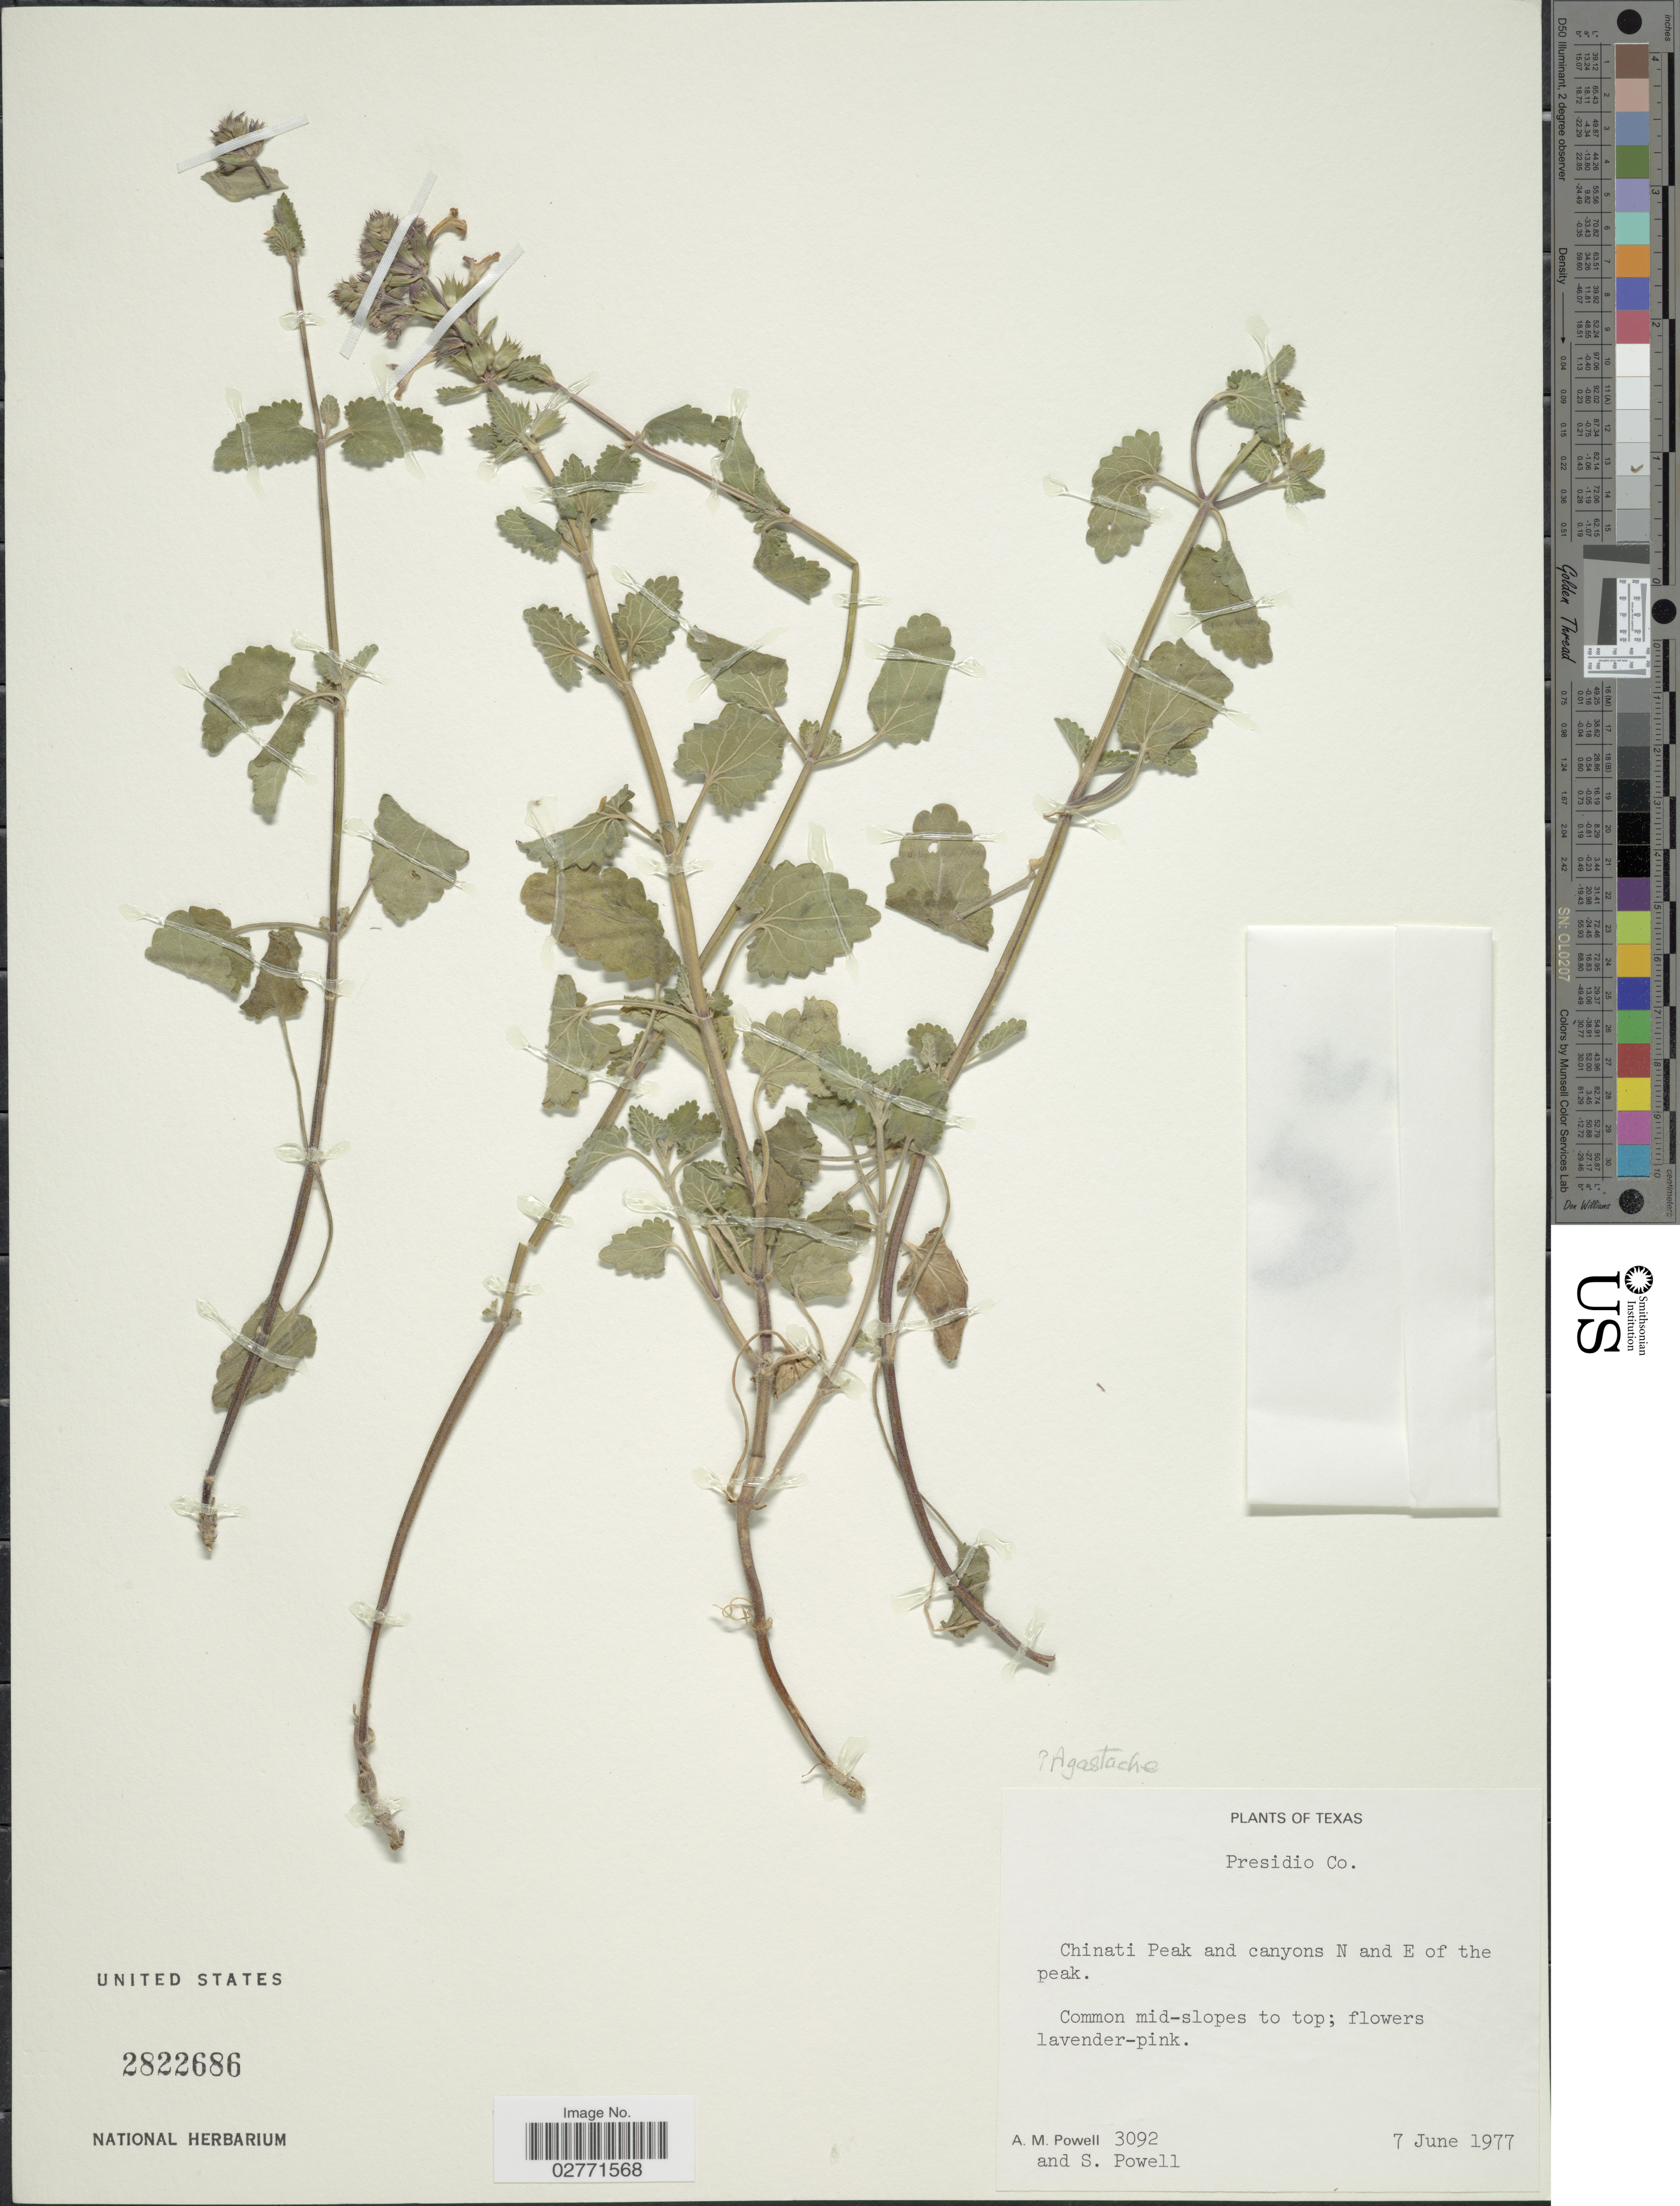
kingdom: Plantae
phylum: Tracheophyta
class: Magnoliopsida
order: Lamiales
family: Lamiaceae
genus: Agastache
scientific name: Agastache sp.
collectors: A. M. Powell & S. Powell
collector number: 3092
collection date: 1977-07-07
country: United States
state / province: Texas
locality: Presidio Co., Chinati Peak canyons N and E of the peak.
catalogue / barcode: US 2822686